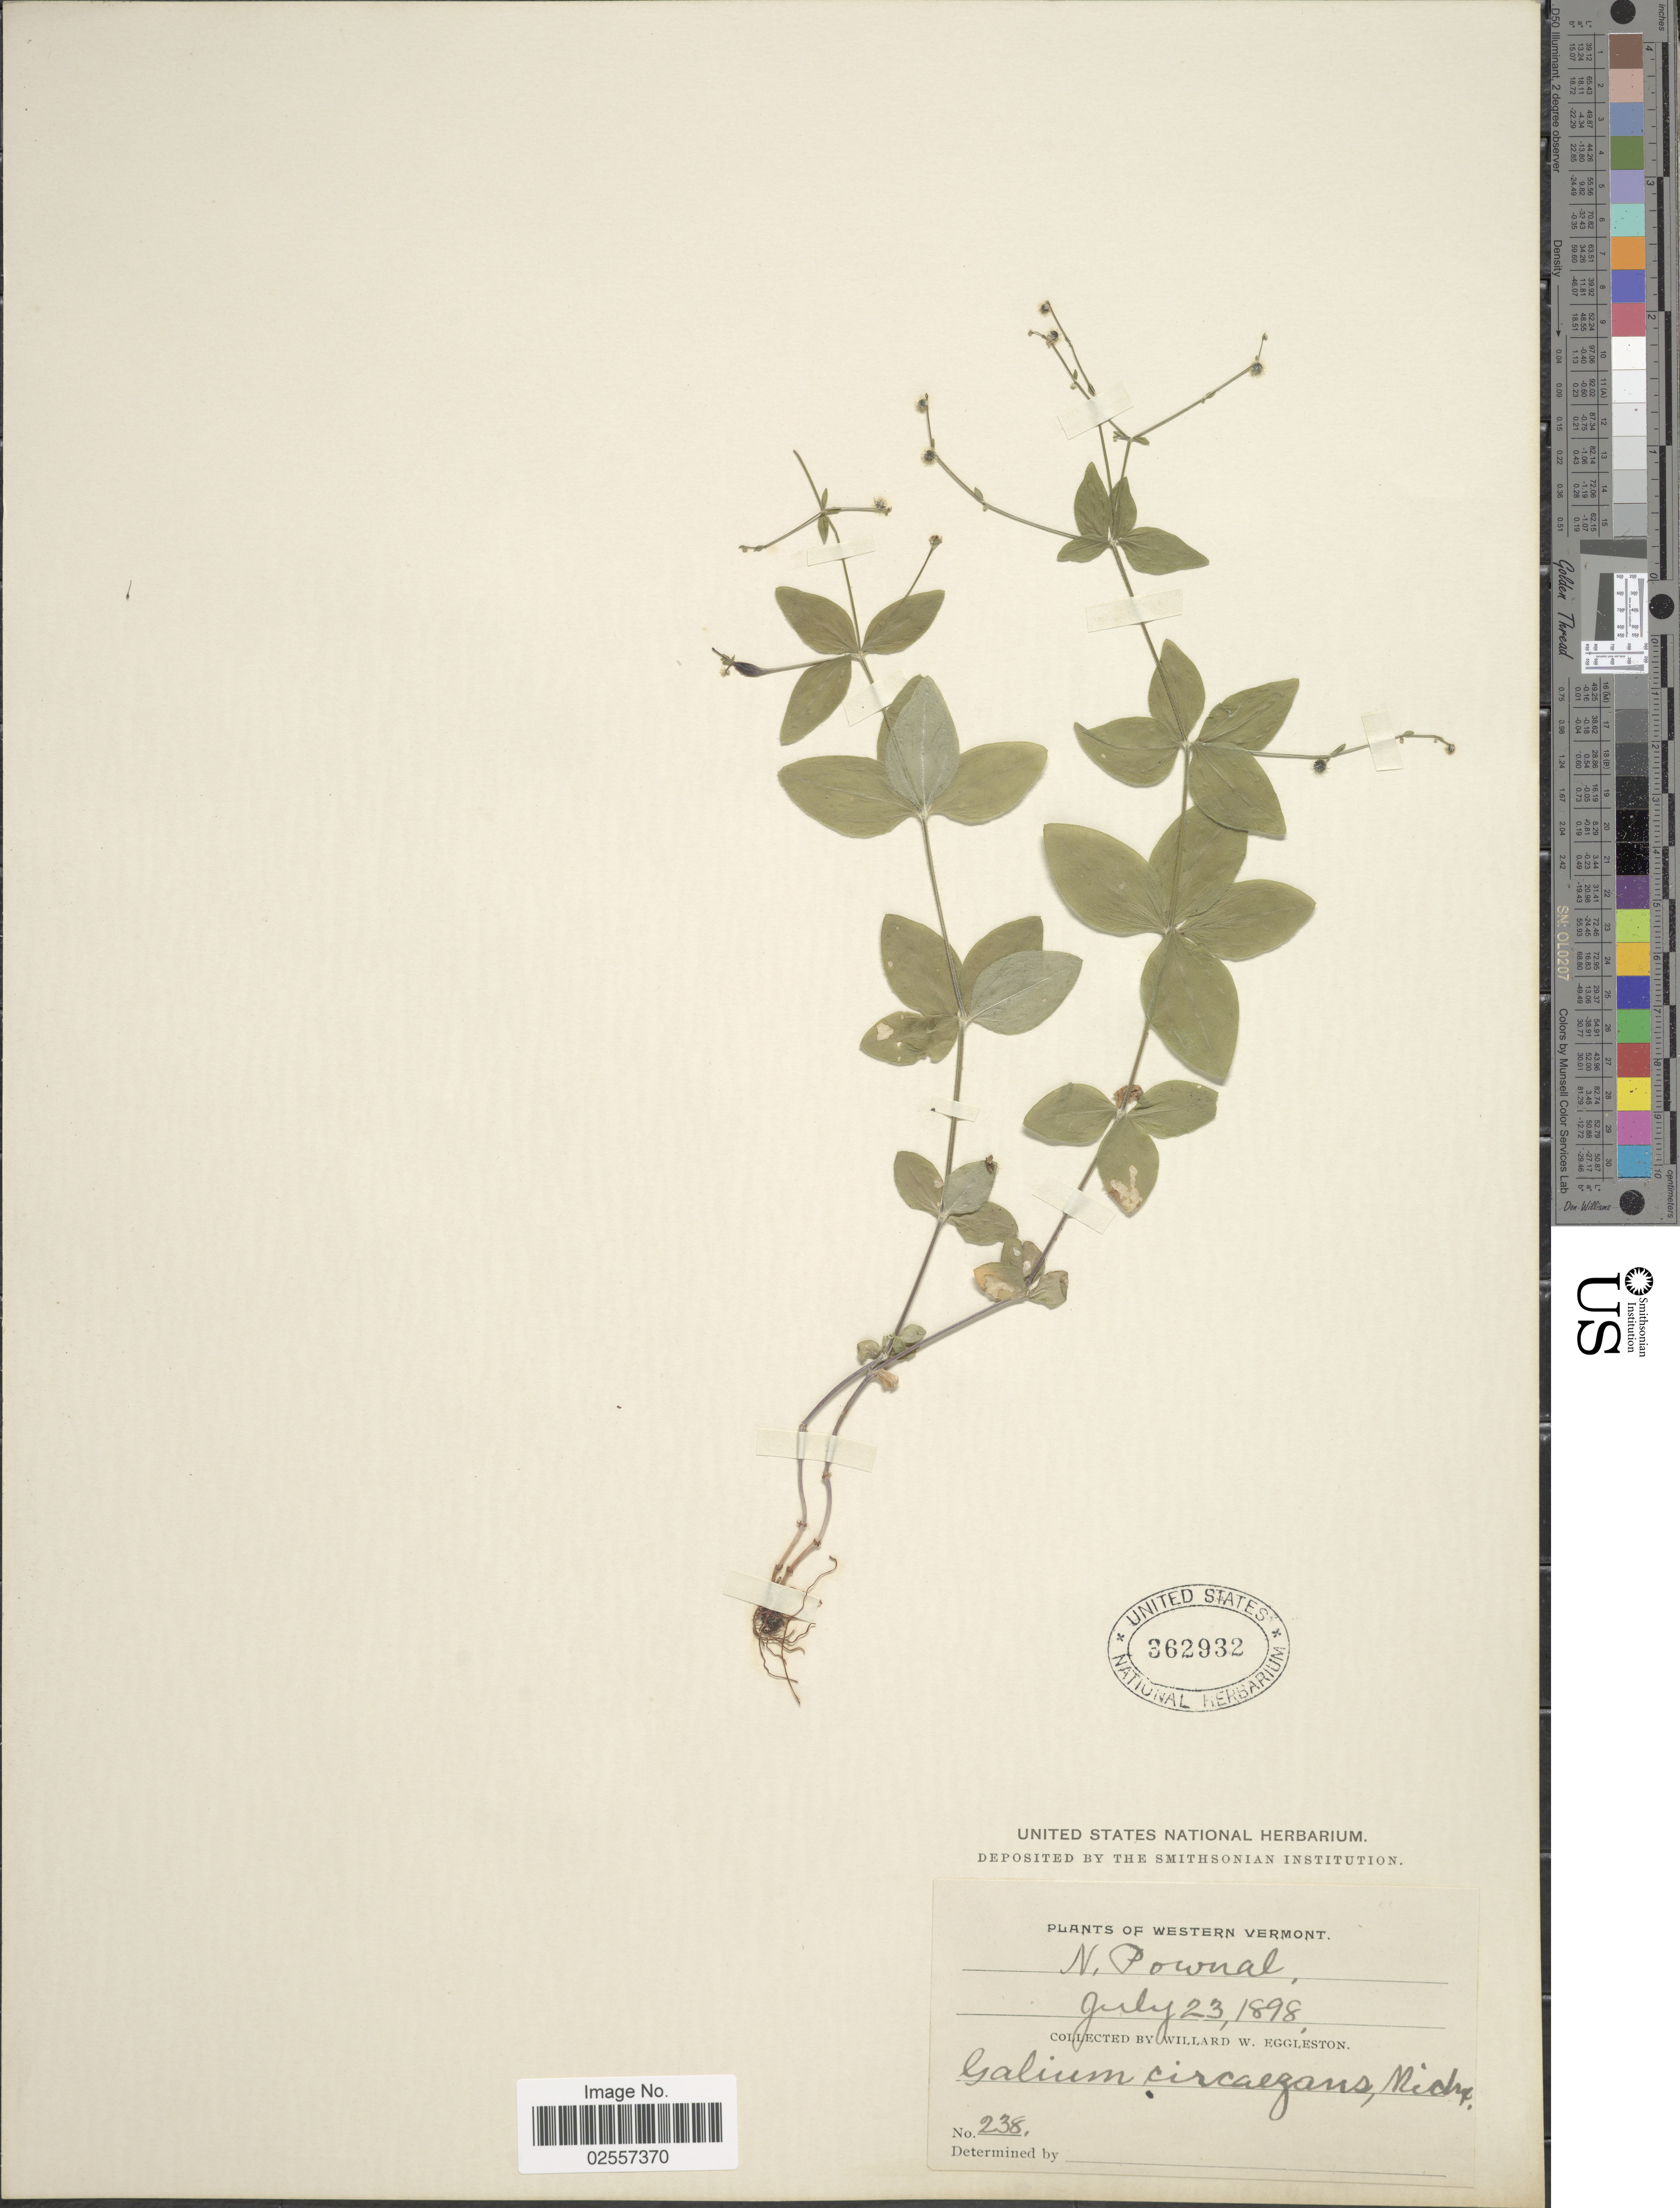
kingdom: Plantae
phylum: Tracheophyta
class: Magnoliopsida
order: Gentianales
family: Rubiaceae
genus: Galium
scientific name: Galium circaezans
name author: Michx.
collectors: W. W. Eggleston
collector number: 238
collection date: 1898-07-23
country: United States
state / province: Vermont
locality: Western Vermont. N. Pownal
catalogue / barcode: US 362932